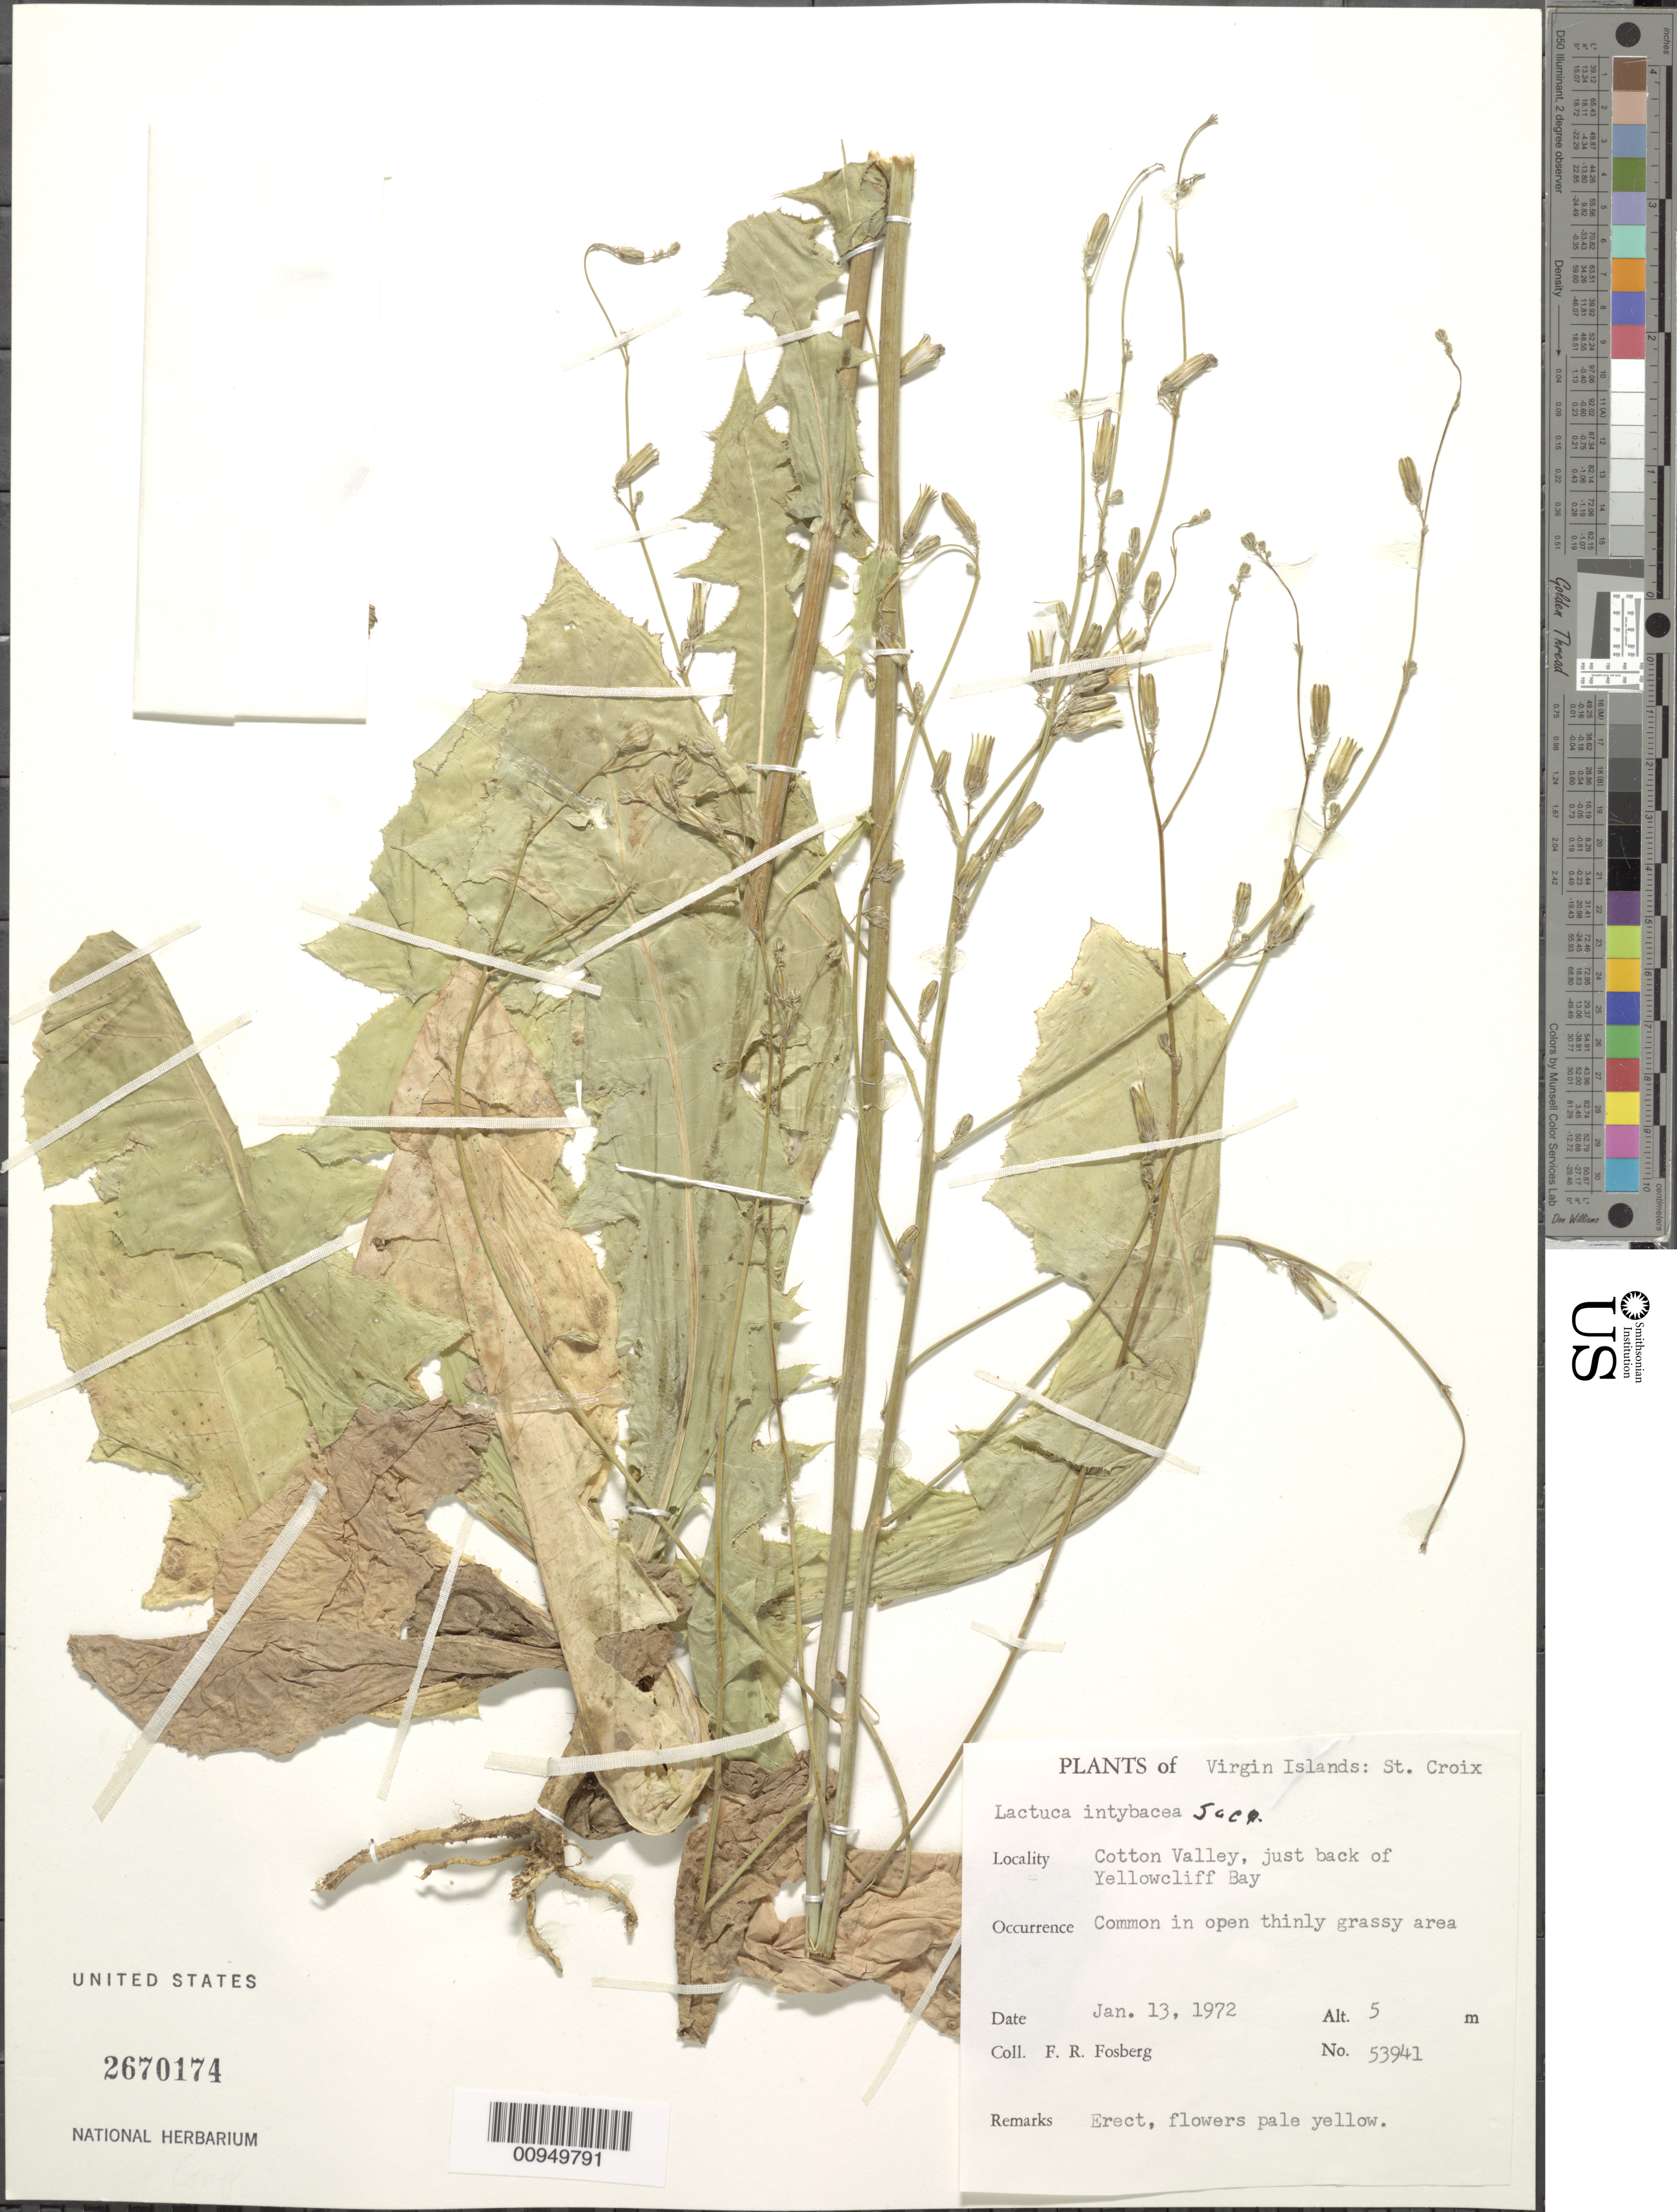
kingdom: Plantae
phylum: Tracheophyta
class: Magnoliopsida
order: Asterales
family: Asteraceae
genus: Launaea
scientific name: Launaea intybacea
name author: (Jacq.) Beauverd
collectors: F. R. Fosberg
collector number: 53941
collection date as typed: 13 Jan 1972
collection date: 1972-01-13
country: U.S. Virgin Islands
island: St. Croix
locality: Cotton Valley, just back of Yellowcliff Bay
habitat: Open thinly grassy area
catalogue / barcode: US 2670174